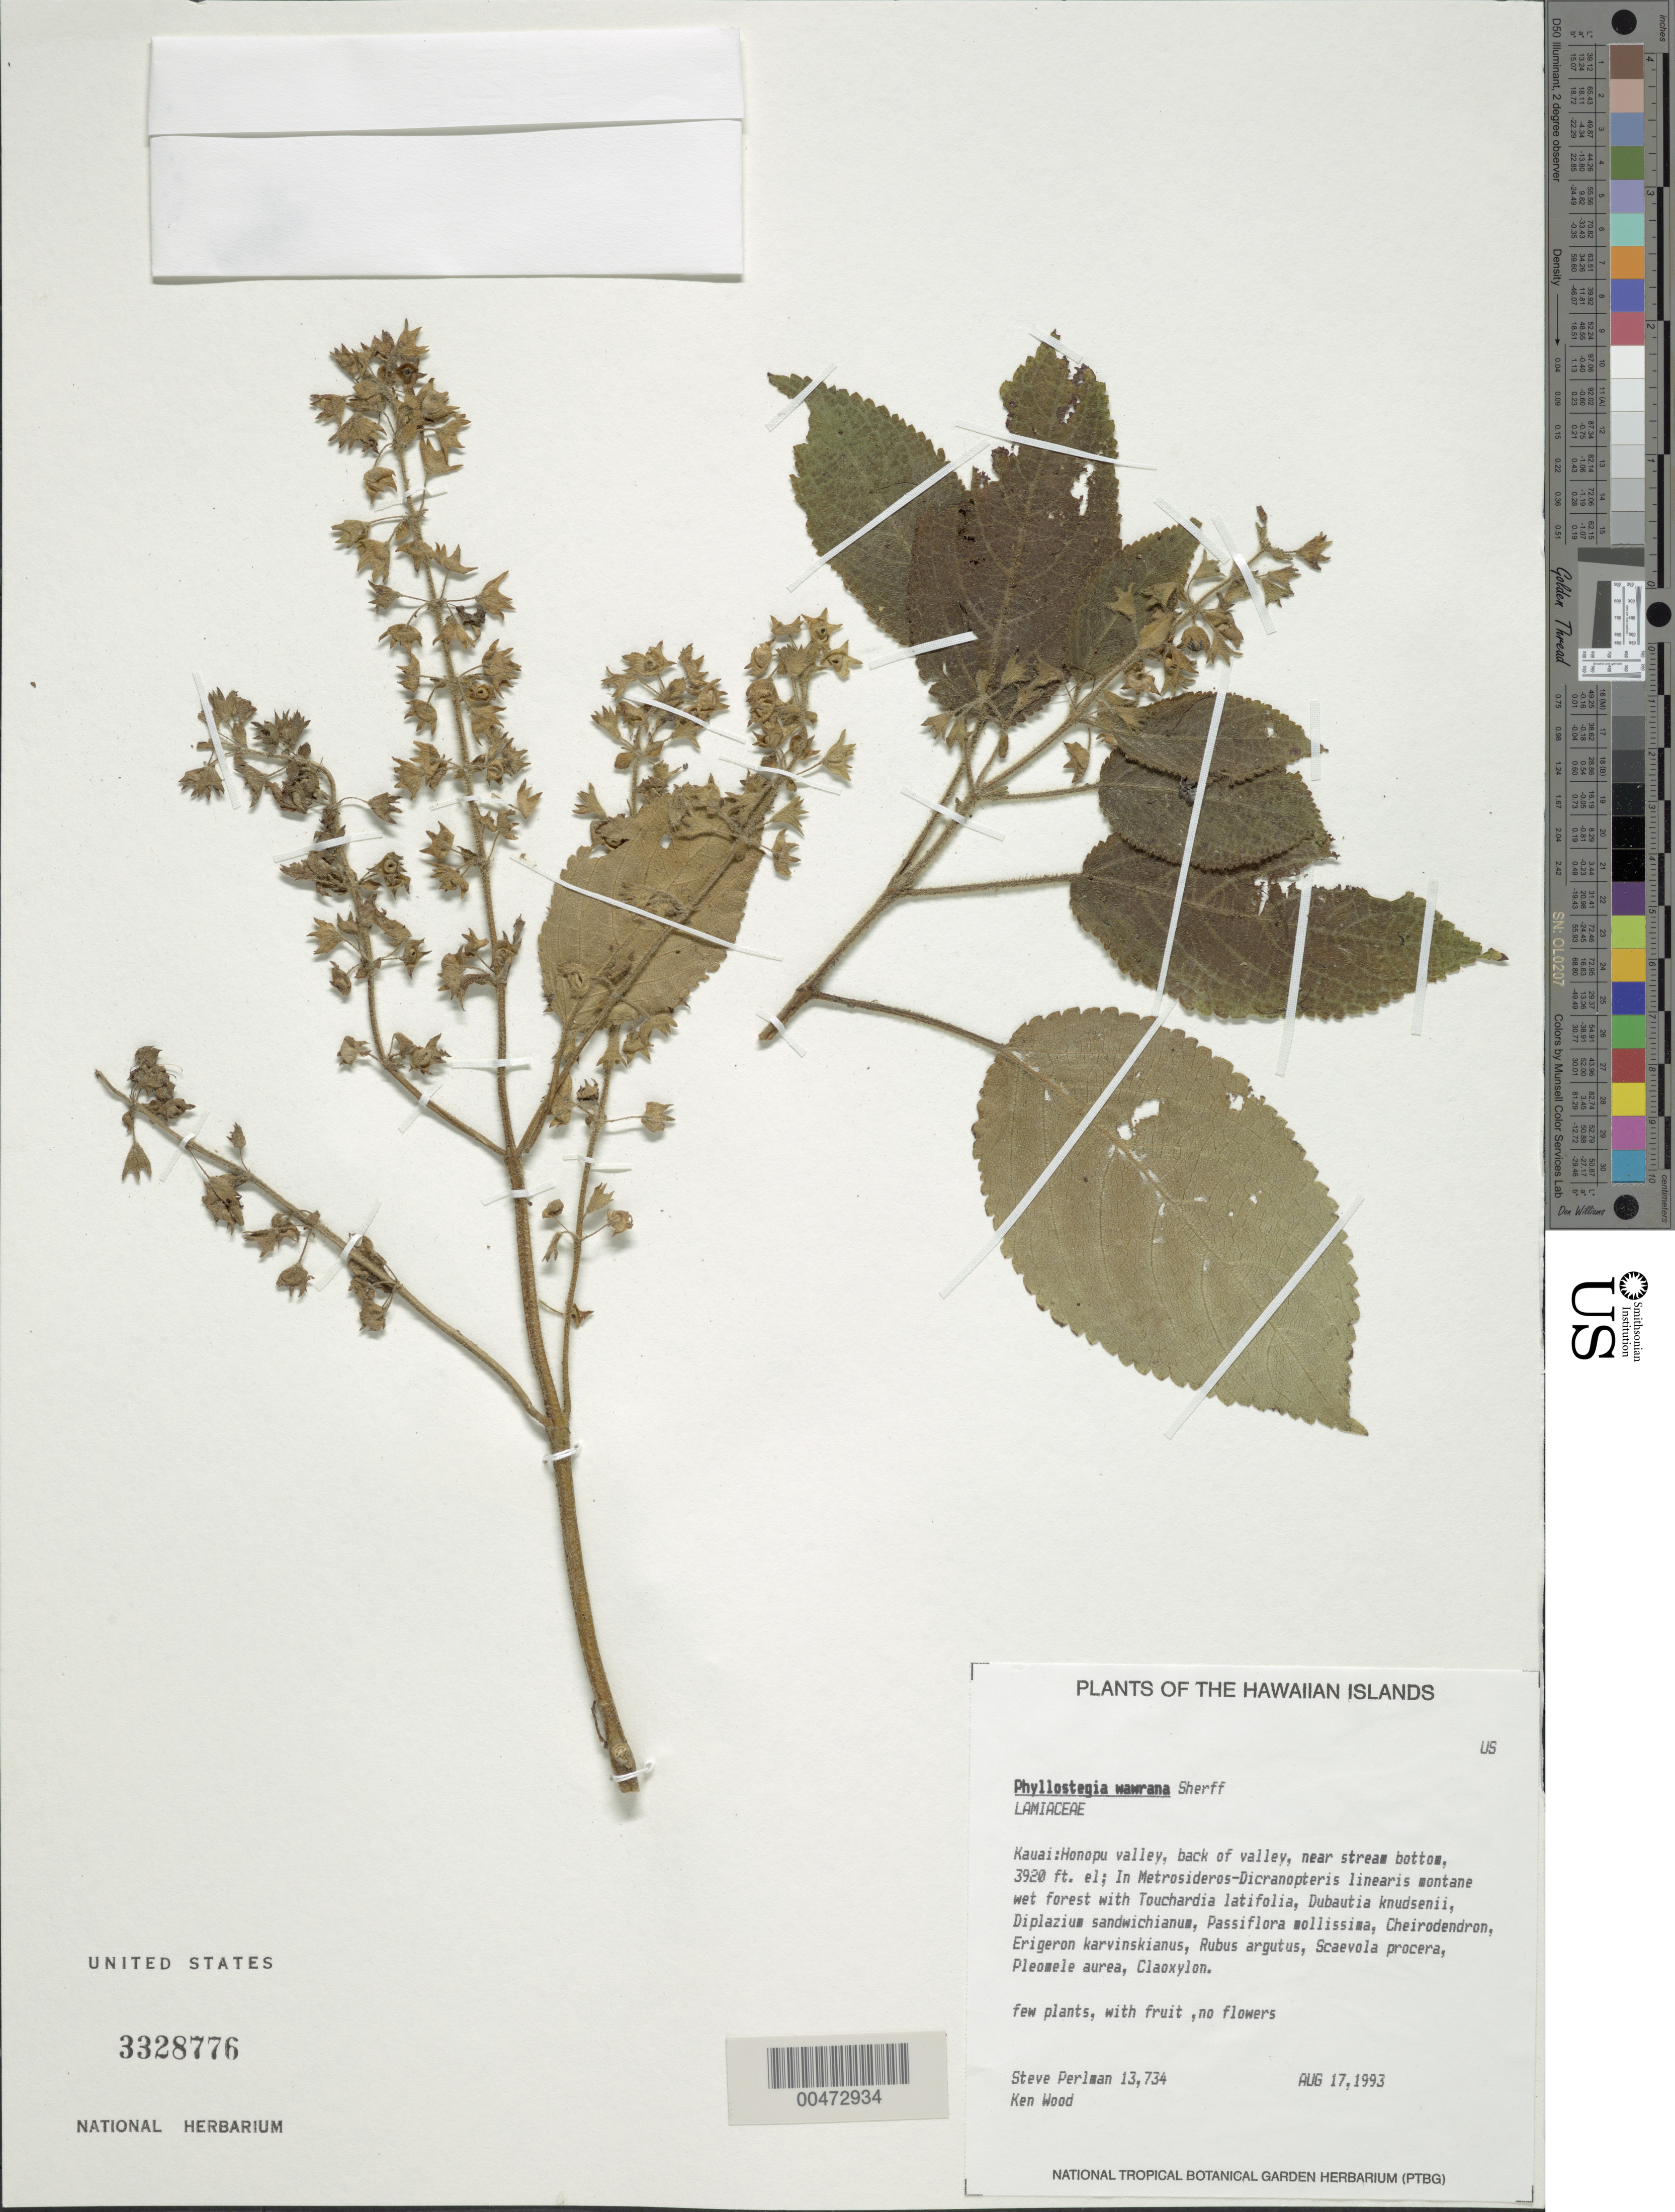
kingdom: Plantae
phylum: Tracheophyta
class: Magnoliopsida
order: Lamiales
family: Lamiaceae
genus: Phyllostegia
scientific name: Phyllostegia wawrana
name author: Sherff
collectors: S. P. Perlman & K. Wood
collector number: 13734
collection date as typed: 17 Aug 1993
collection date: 1993-08-17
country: United States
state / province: Hawaii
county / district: Kauai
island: Kaua'i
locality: Honopu valley, back of valley, near stream bottom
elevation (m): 1195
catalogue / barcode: US 3328776